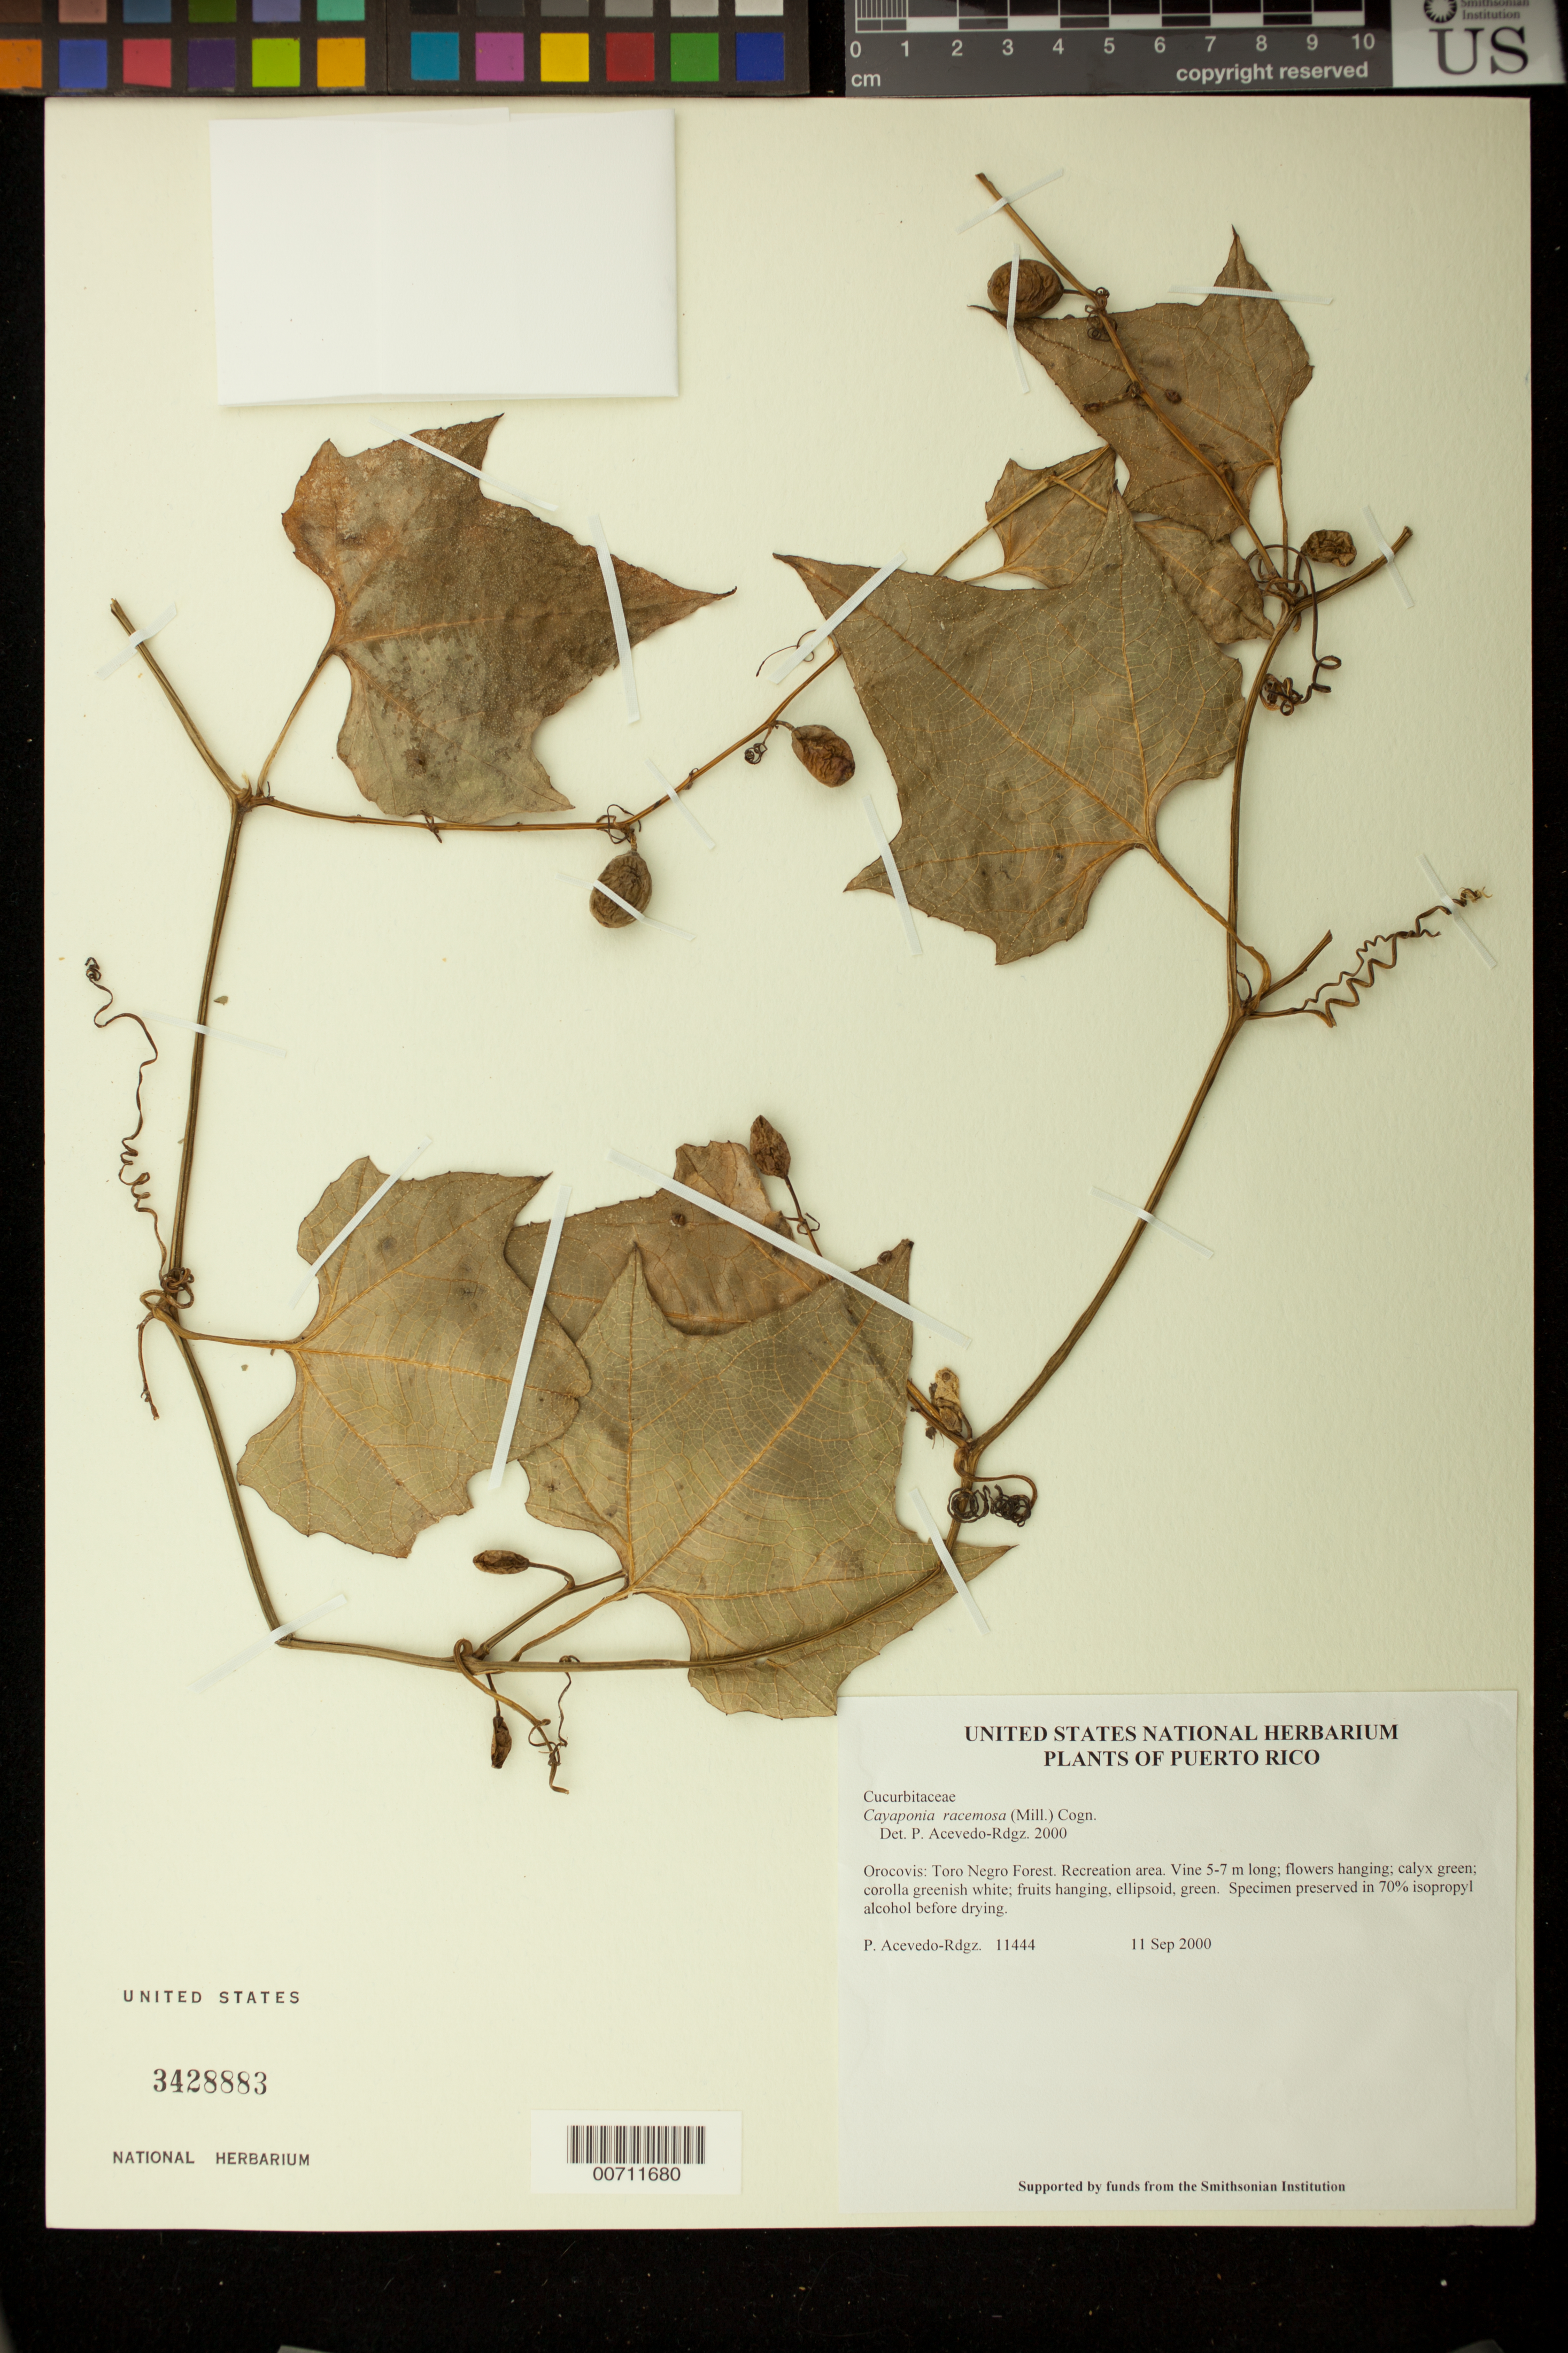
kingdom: Plantae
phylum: Tracheophyta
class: Magnoliopsida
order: Cucurbitales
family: Cucurbitaceae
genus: Cayaponia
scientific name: Cayaponia racemosa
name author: (Mill.) Cogn.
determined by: Acevedo-Rodríguez, P., (BOT), Smithsonian Institution - National Museum of Natural History (UNITED STATES)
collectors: P. Acevedo-Rodr.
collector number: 11444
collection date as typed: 11 Sep 2000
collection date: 2000-09-11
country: Puerto Rico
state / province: Orocovis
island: Puerto Rico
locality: Orocovis: Toro Negro Forest.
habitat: Recreation area.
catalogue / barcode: US 3428883